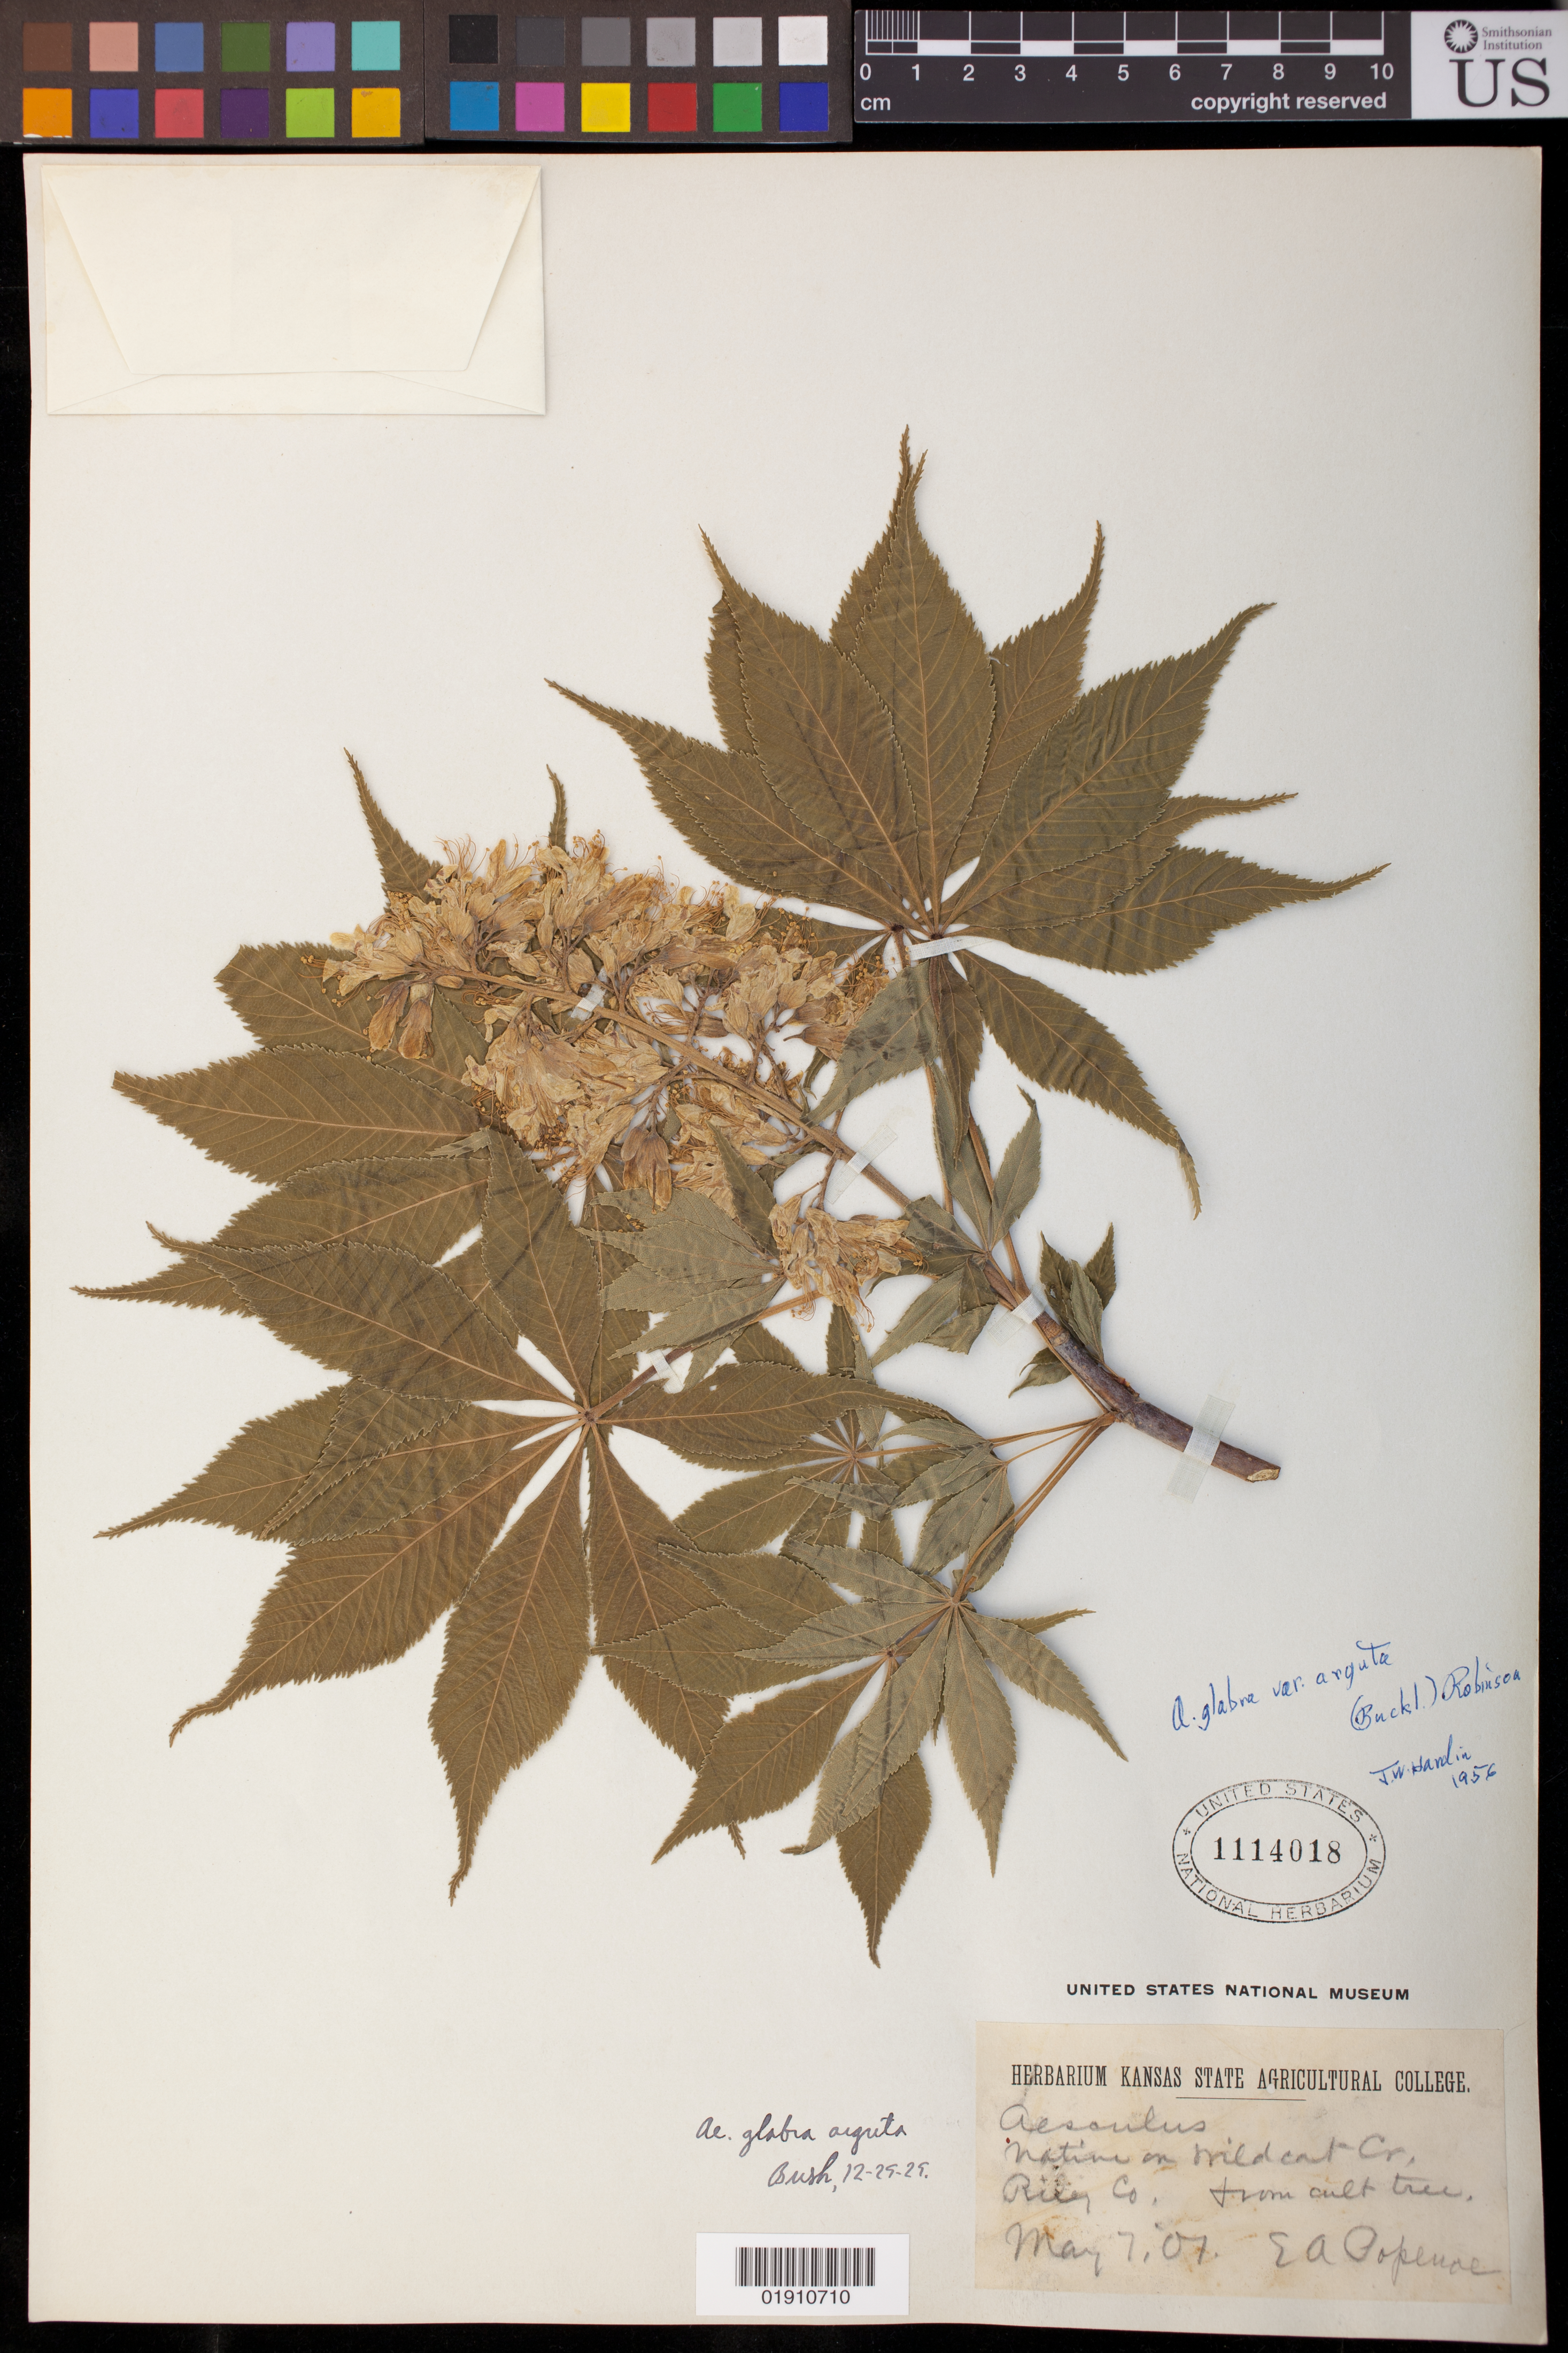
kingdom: Plantae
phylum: Tracheophyta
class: Magnoliopsida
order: Sapindales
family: Sapindaceae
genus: Aesculus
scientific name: Aesculus glabra var. anguta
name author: (Buckley) B.L. Rob.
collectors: E. Popenoe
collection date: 1907-05-07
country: United States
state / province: Kansas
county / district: Riley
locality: Native on Wildcat Cr. from cult tree.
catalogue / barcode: US 1114018